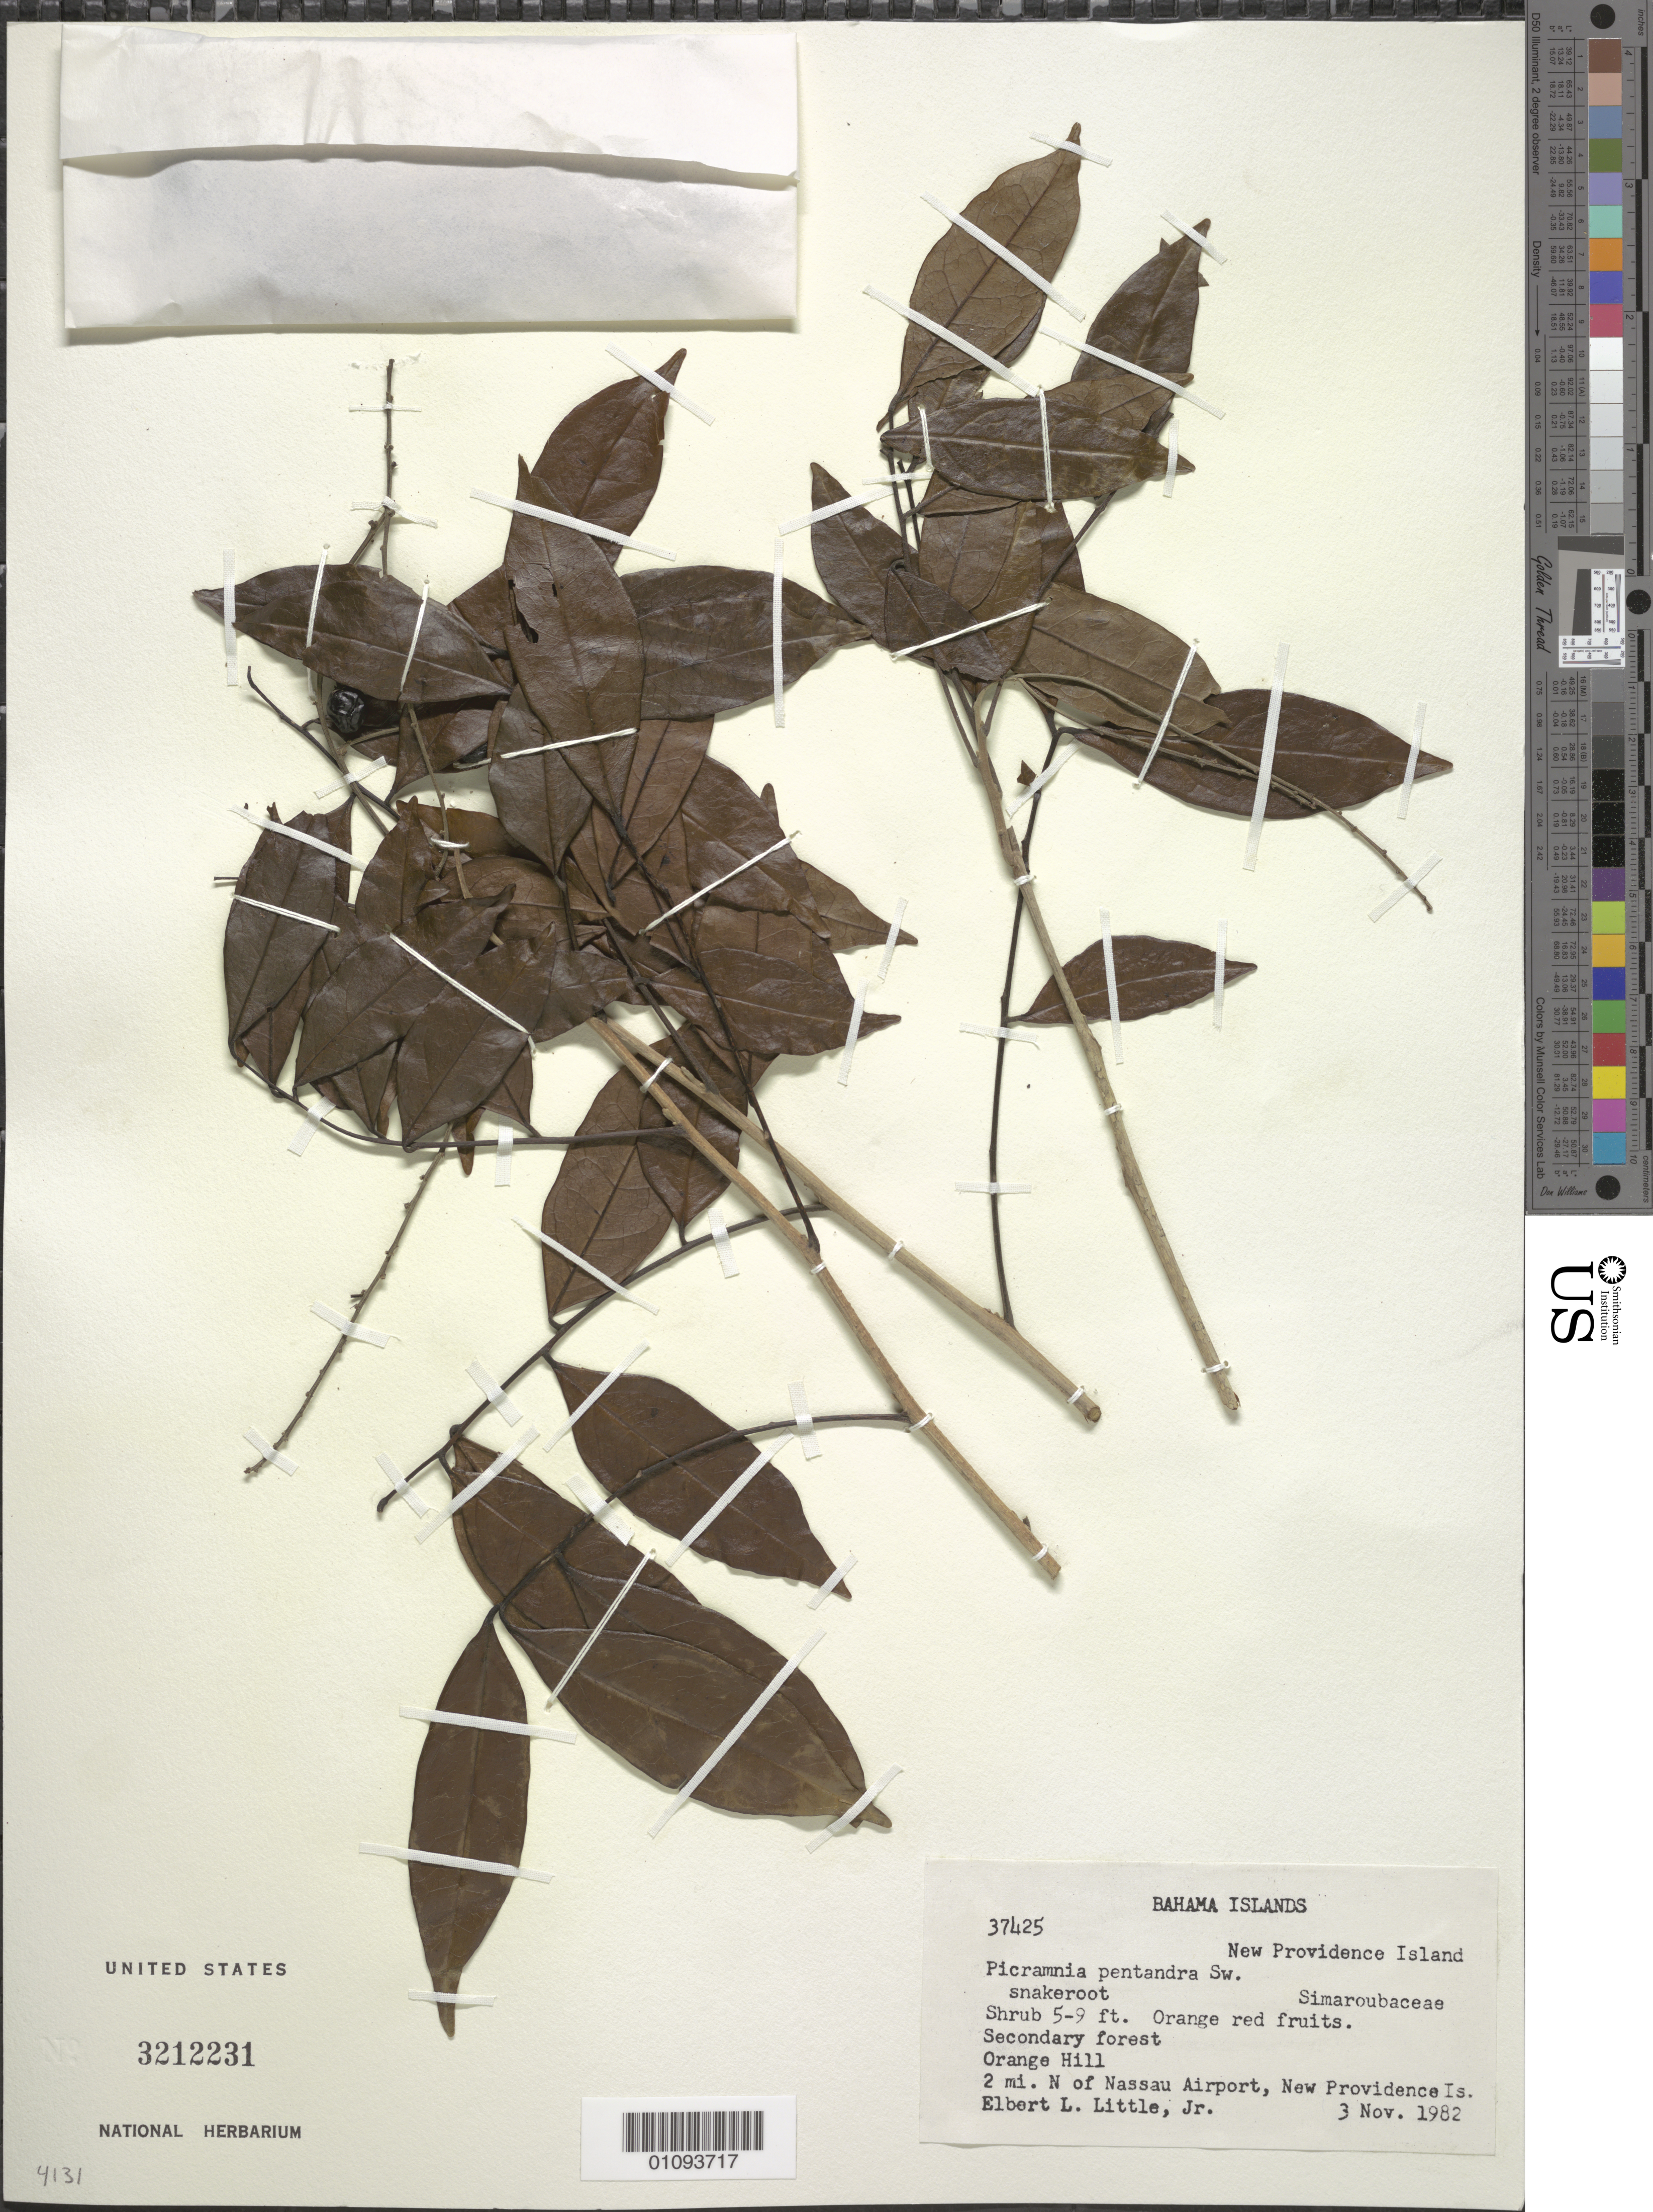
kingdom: Plantae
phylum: Tracheophyta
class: Magnoliopsida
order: Picramniales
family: Picramniaceae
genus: Picramnia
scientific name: Picramnia pentandra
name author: Sw.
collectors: E. L. Little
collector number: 37425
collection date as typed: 03 Nov 1982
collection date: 1982-11-03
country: Bahamas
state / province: New Providence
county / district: Nassau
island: New Providence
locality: Orange Hill, 2 mi. N of Nassau Airport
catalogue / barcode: US 3212231